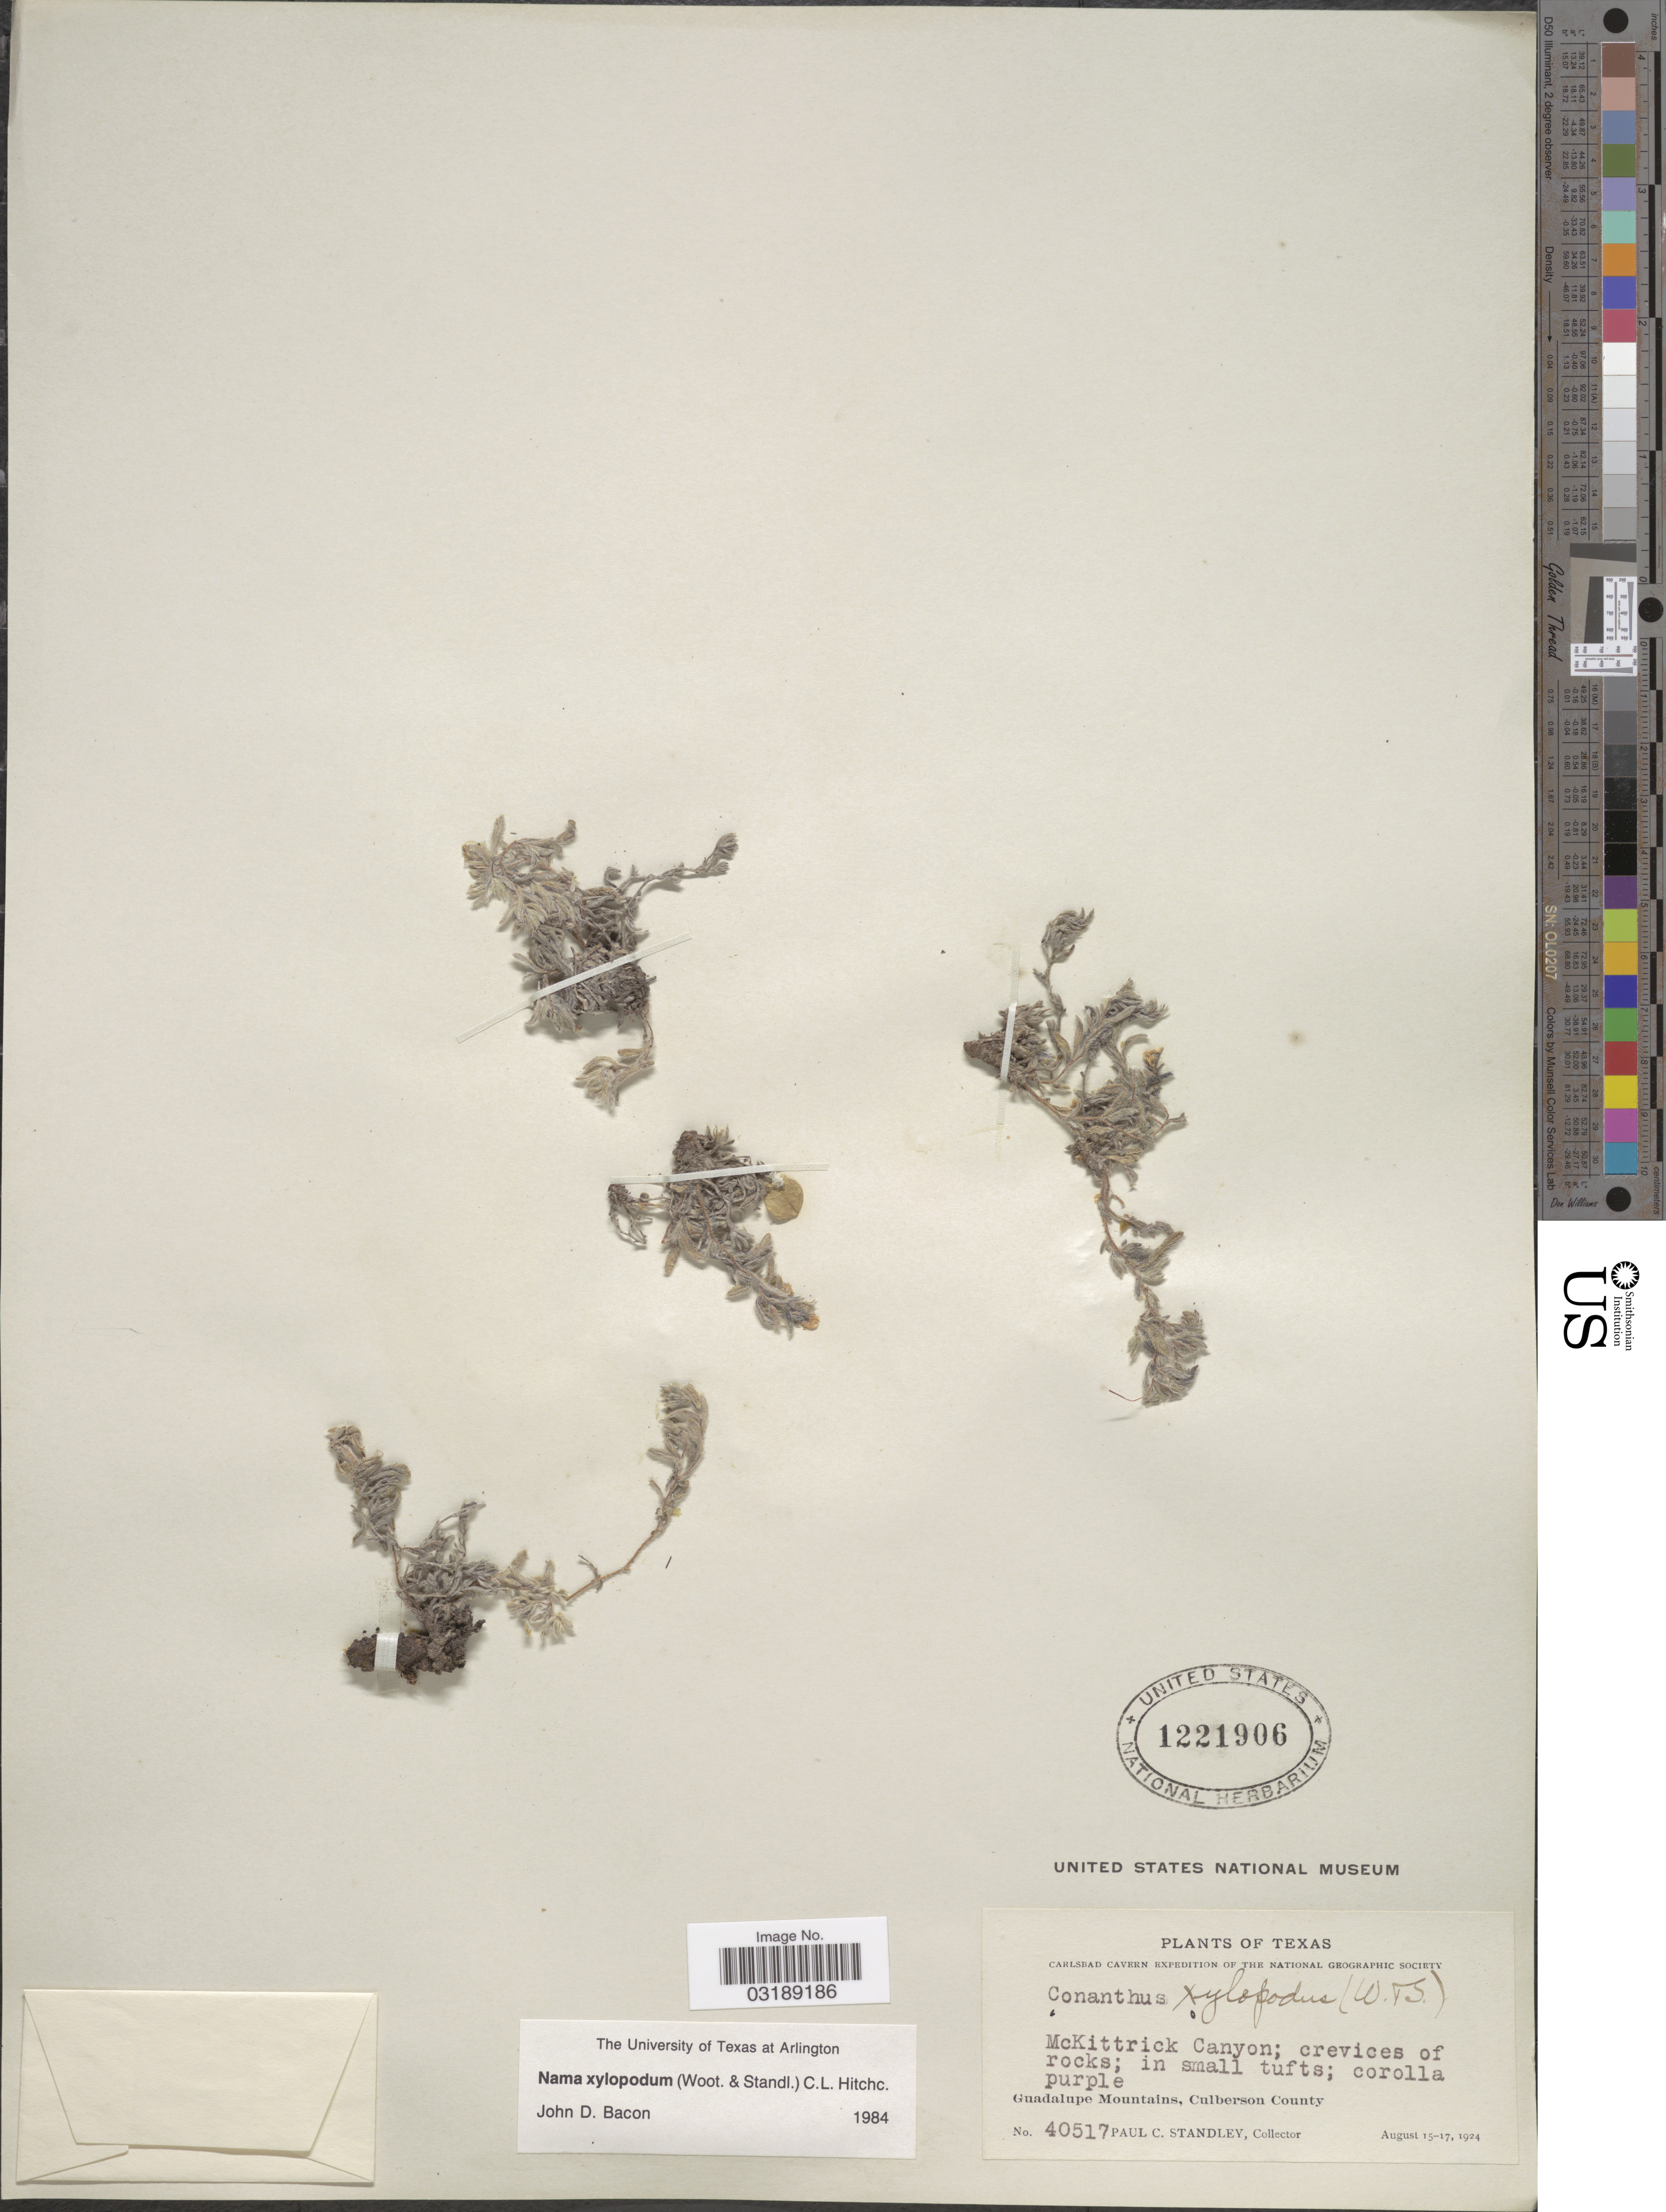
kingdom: Plantae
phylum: Tracheophyta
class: Magnoliopsida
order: Boraginales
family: Namaceae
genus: Nama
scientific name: Nama xylopoda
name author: (Wooton & Standl.) C.L. Hitchc.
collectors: P. C. Standley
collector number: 40517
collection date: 1924-08-15/1924-08-17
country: United States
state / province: Texas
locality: McKittrick Canyon; crevices of rocks; Guadalupe Mountains, Culberson County.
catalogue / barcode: US 1221906